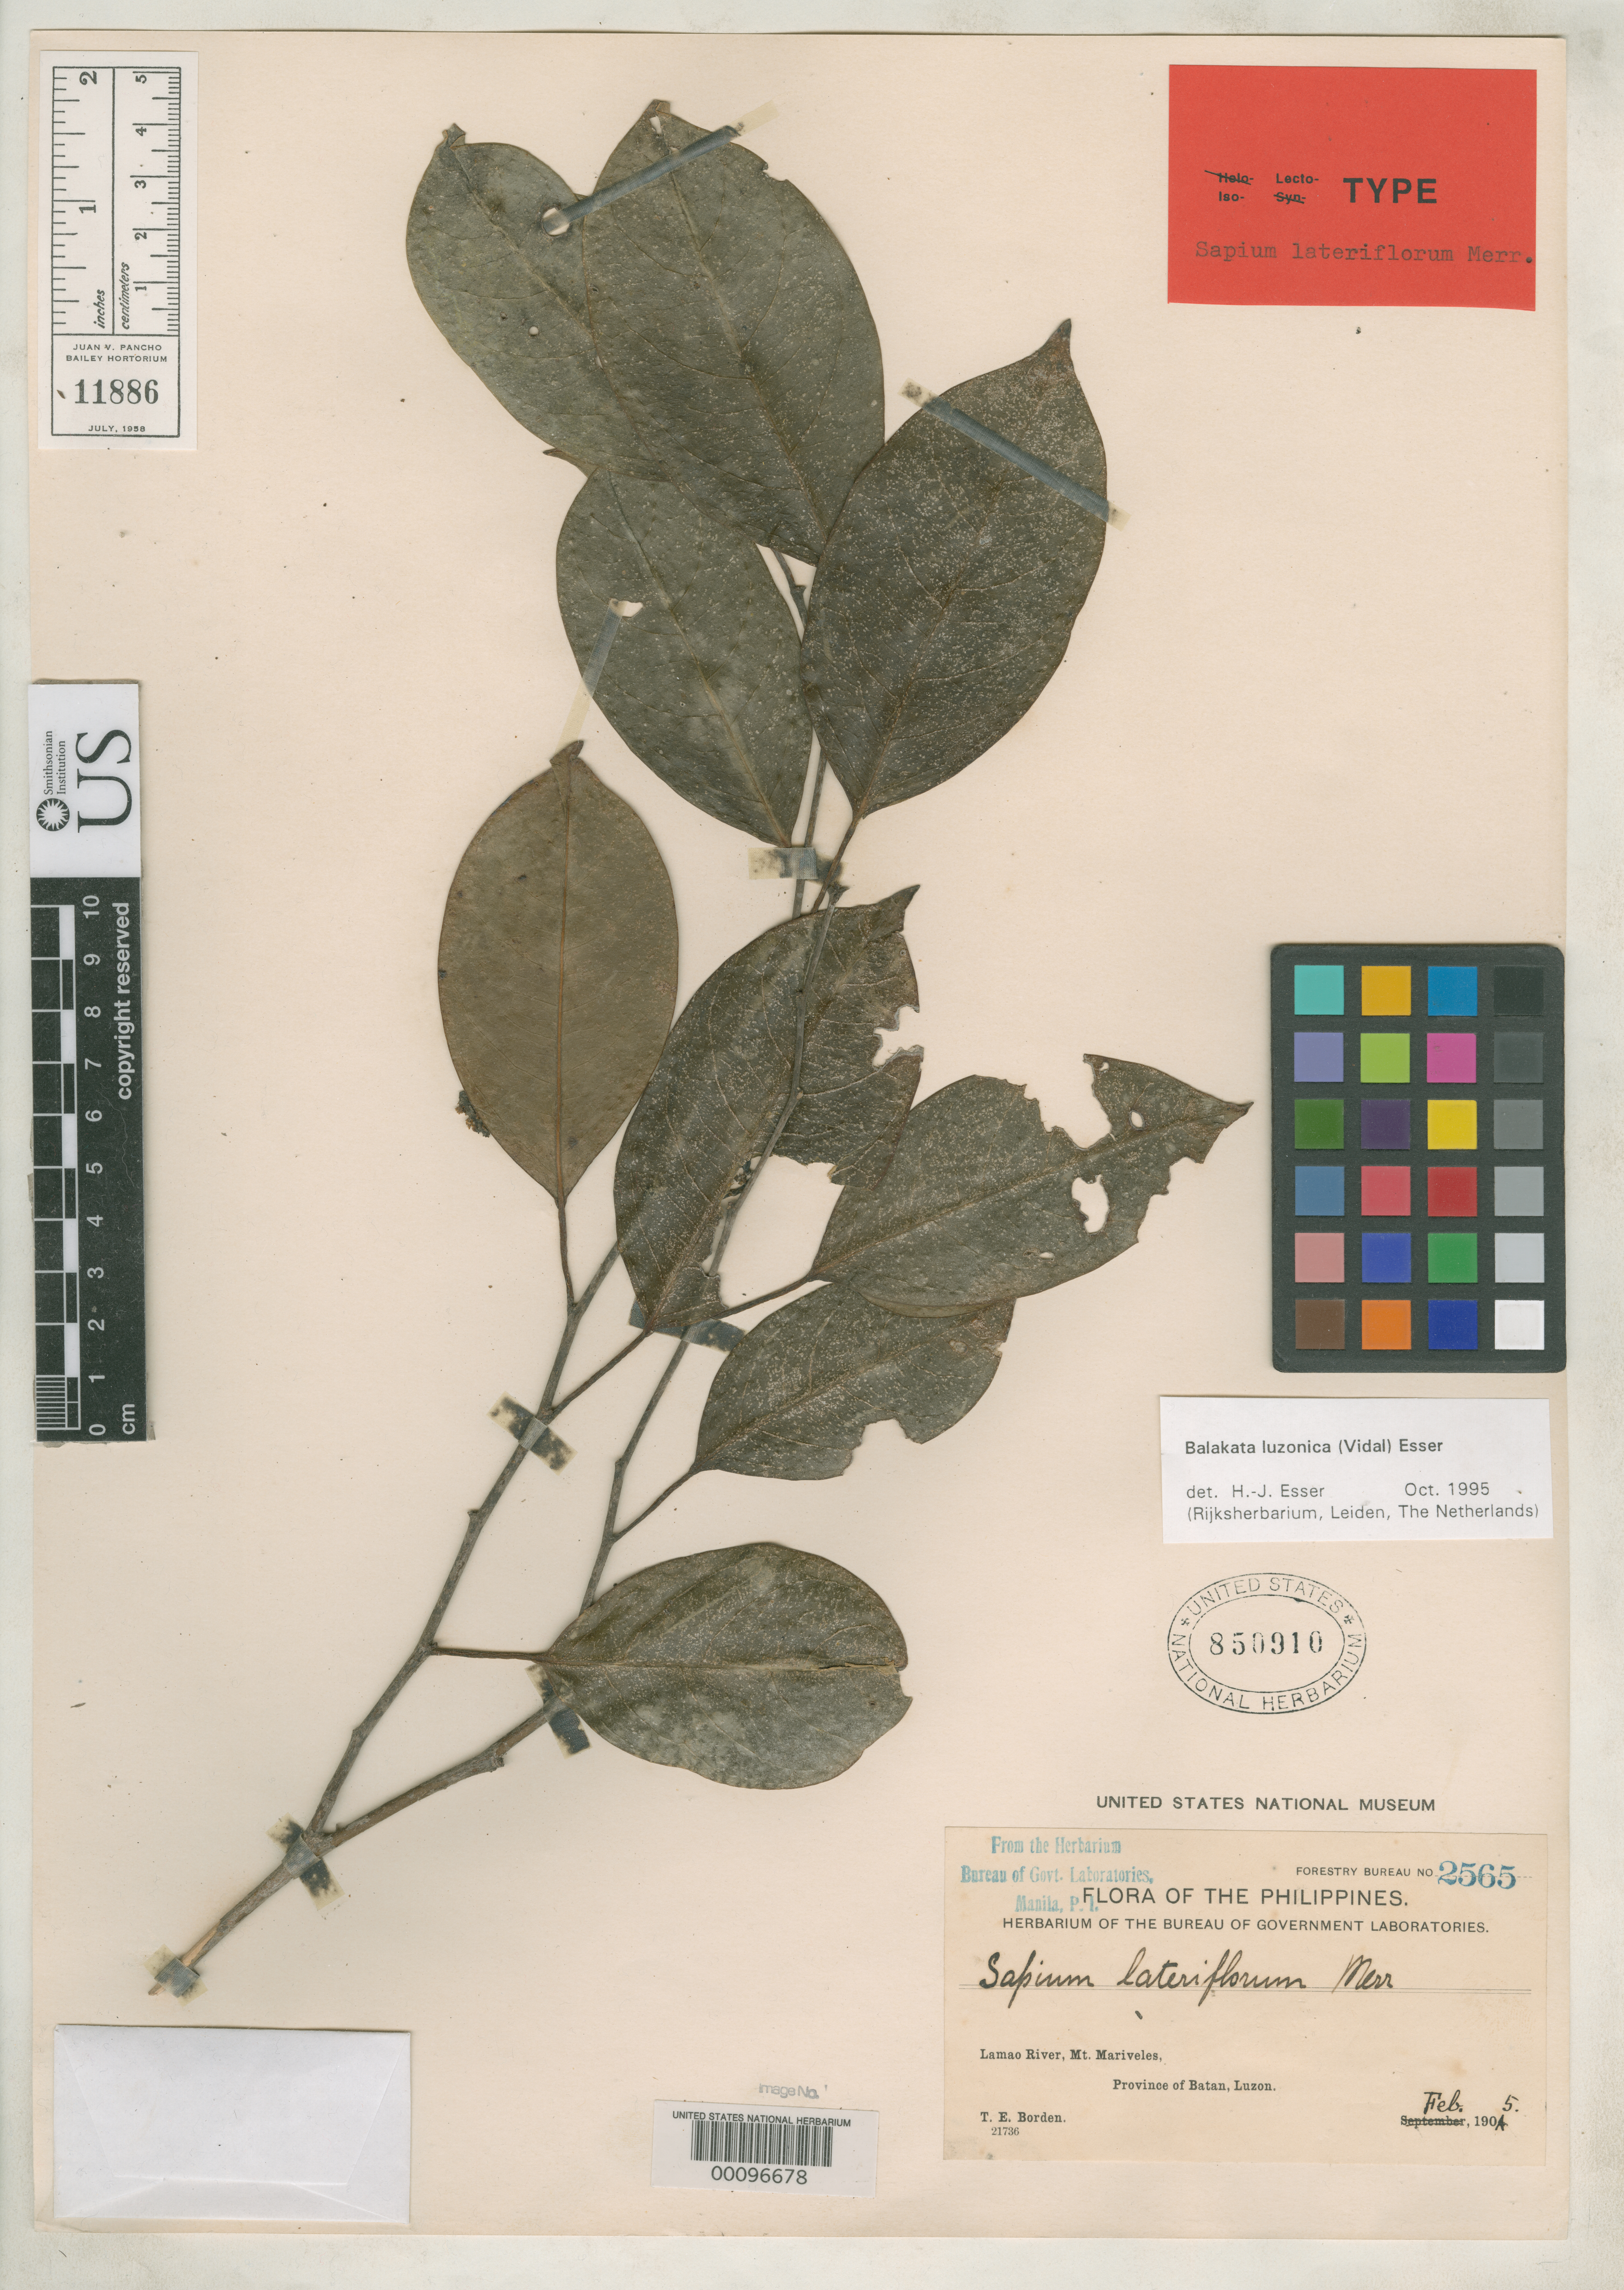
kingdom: Plantae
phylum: Tracheophyta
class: Magnoliopsida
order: Malpighiales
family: Euphorbiaceae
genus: Sapium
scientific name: Sapium lateriflorum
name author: Hemsl.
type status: Isotype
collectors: T. E. Borden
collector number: For. Bur. 2565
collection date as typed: Feb 1905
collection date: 1905-02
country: Philippines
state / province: Central Luzon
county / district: Bataan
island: Luzon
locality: Lamao River, Mt Mariveles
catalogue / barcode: US 850910